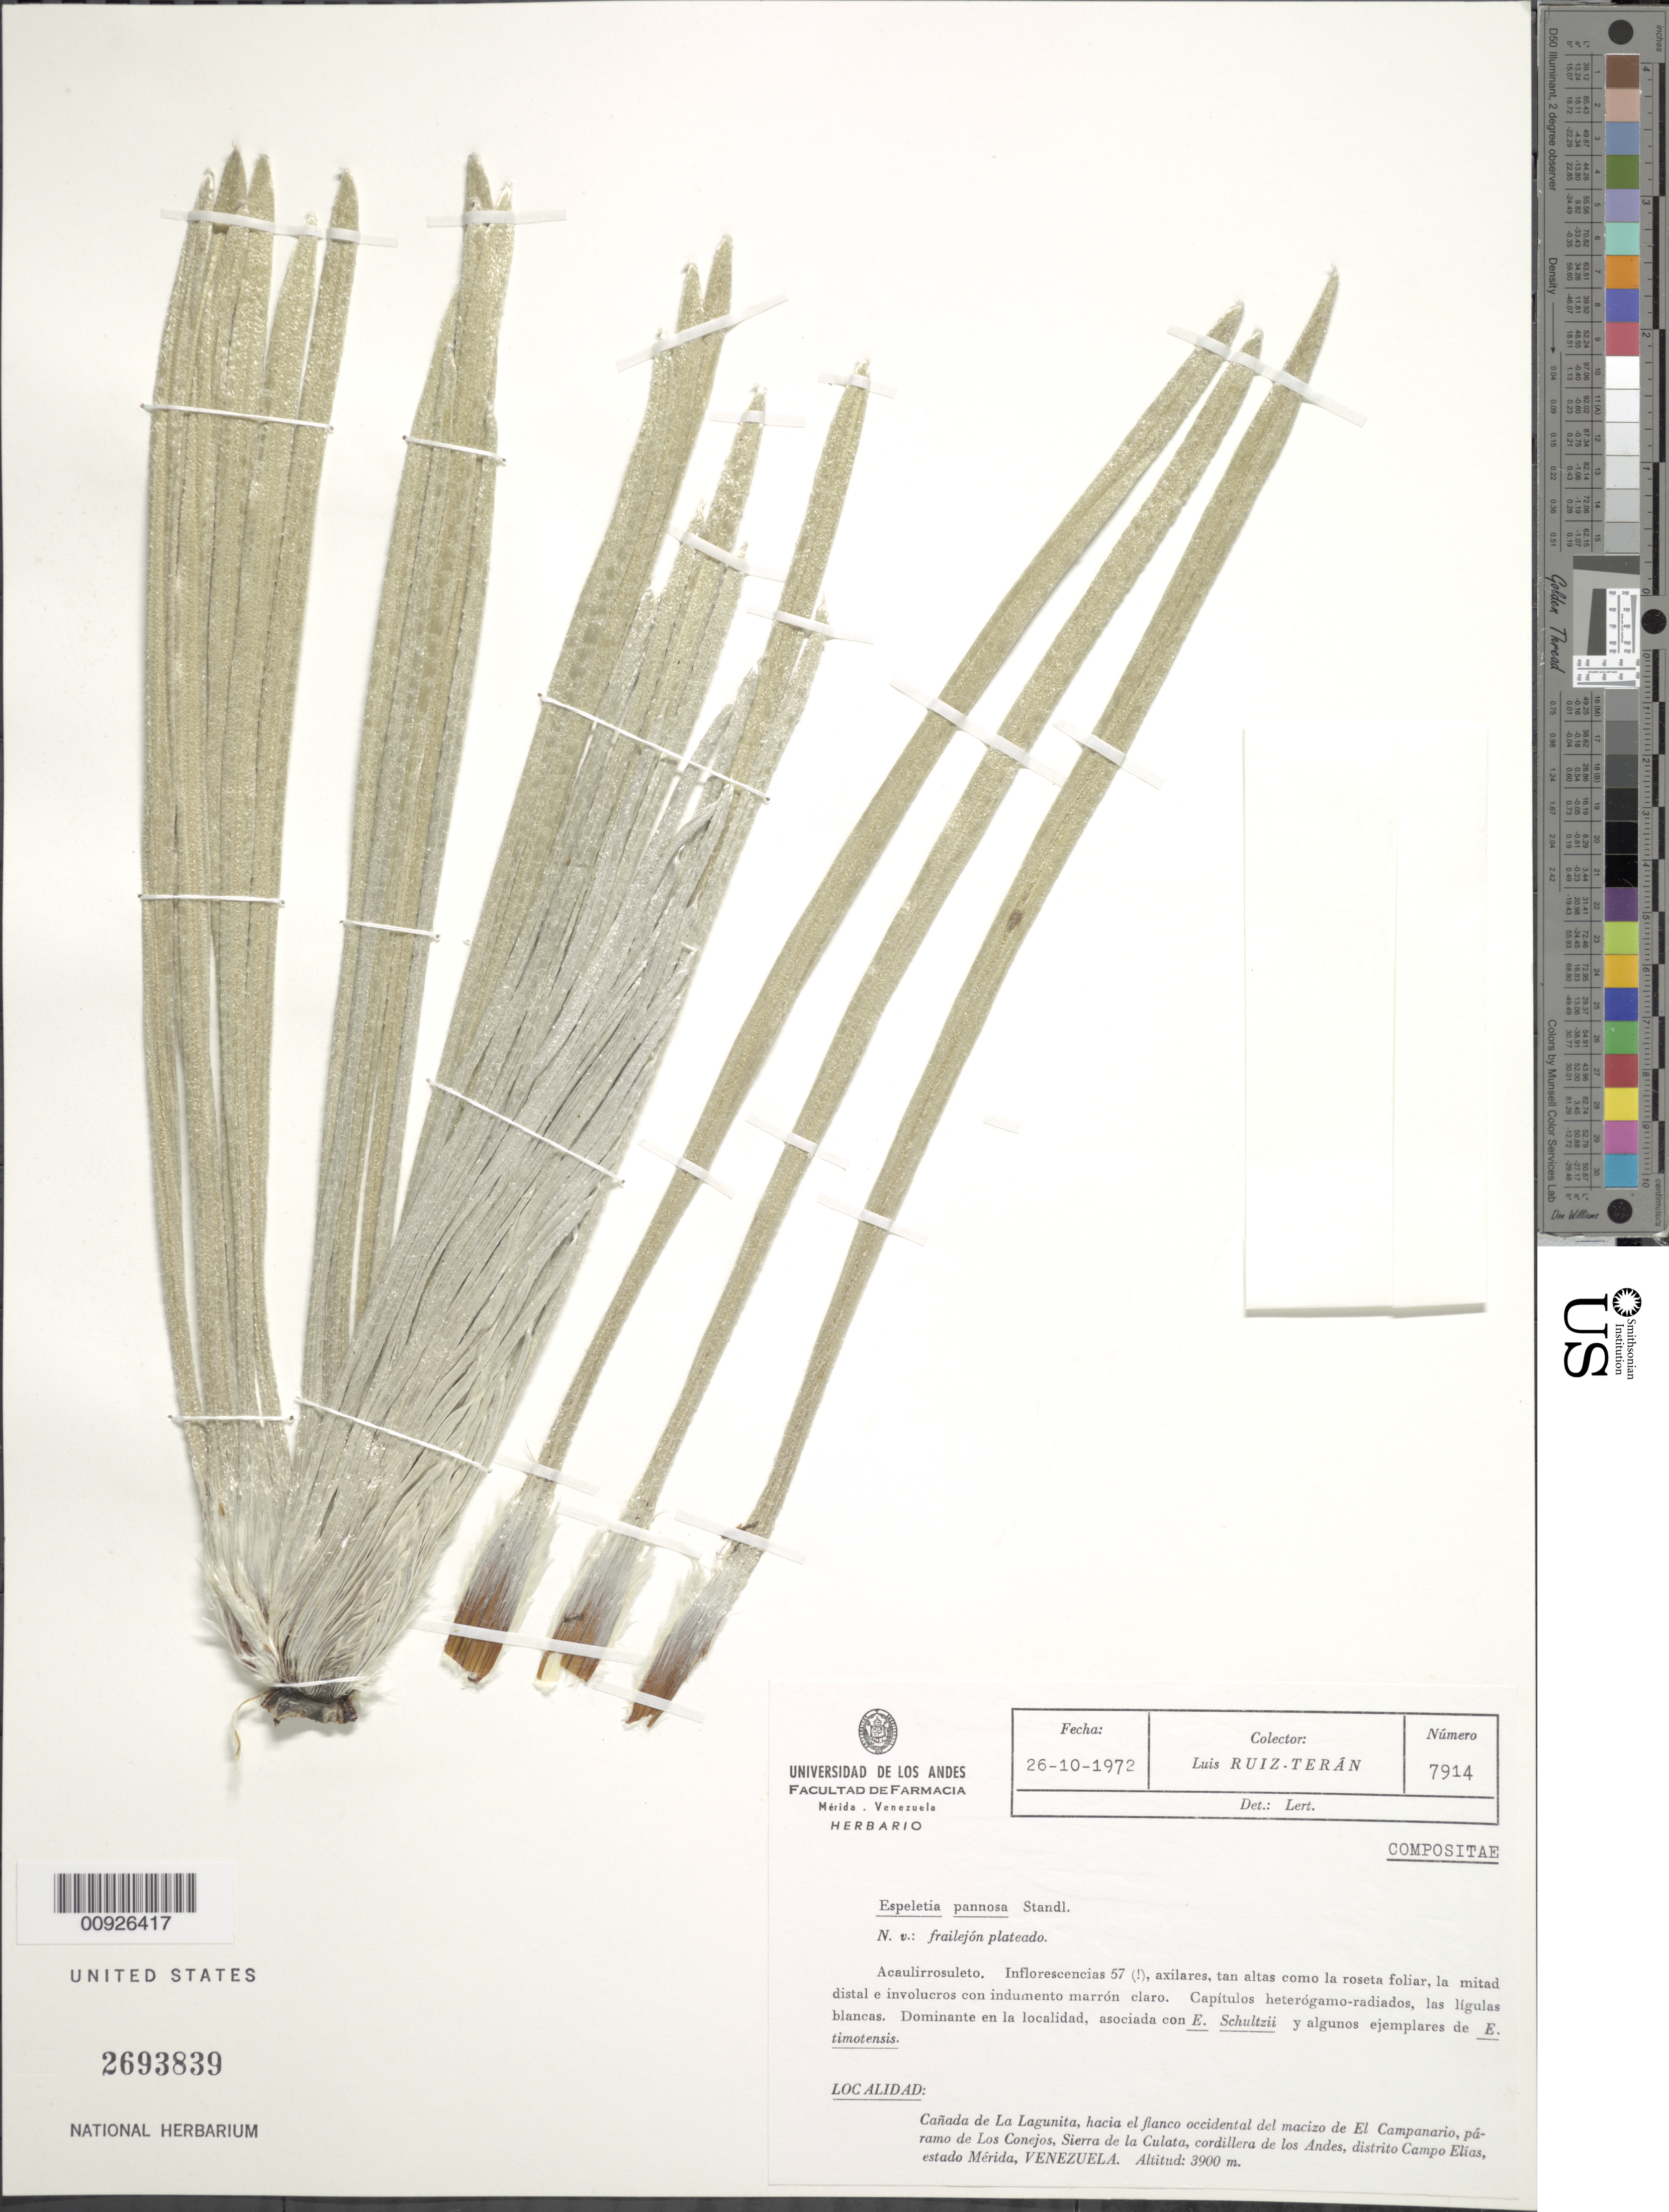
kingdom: Plantae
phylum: Tracheophyta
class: Magnoliopsida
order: Asterales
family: Asteraceae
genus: Espeletiopsis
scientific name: Espeletiopsis pannosa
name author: (Standl.) Cuatrec.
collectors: L. E. Ruíz-Terán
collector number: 7914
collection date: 1972-10-26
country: Venezuela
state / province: Mérida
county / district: Campo Elías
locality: Páramo de los Conejos. Cañada de La Lagunita, hacia el flanco occidental del macizo de El Campanario, Sierra de la Culata, Cordillera de los Andes.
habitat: Dominante en la localidad, asociada con E. schultzii, y algunos ejemplares de E. timotensis.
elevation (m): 3900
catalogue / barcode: US 2693839